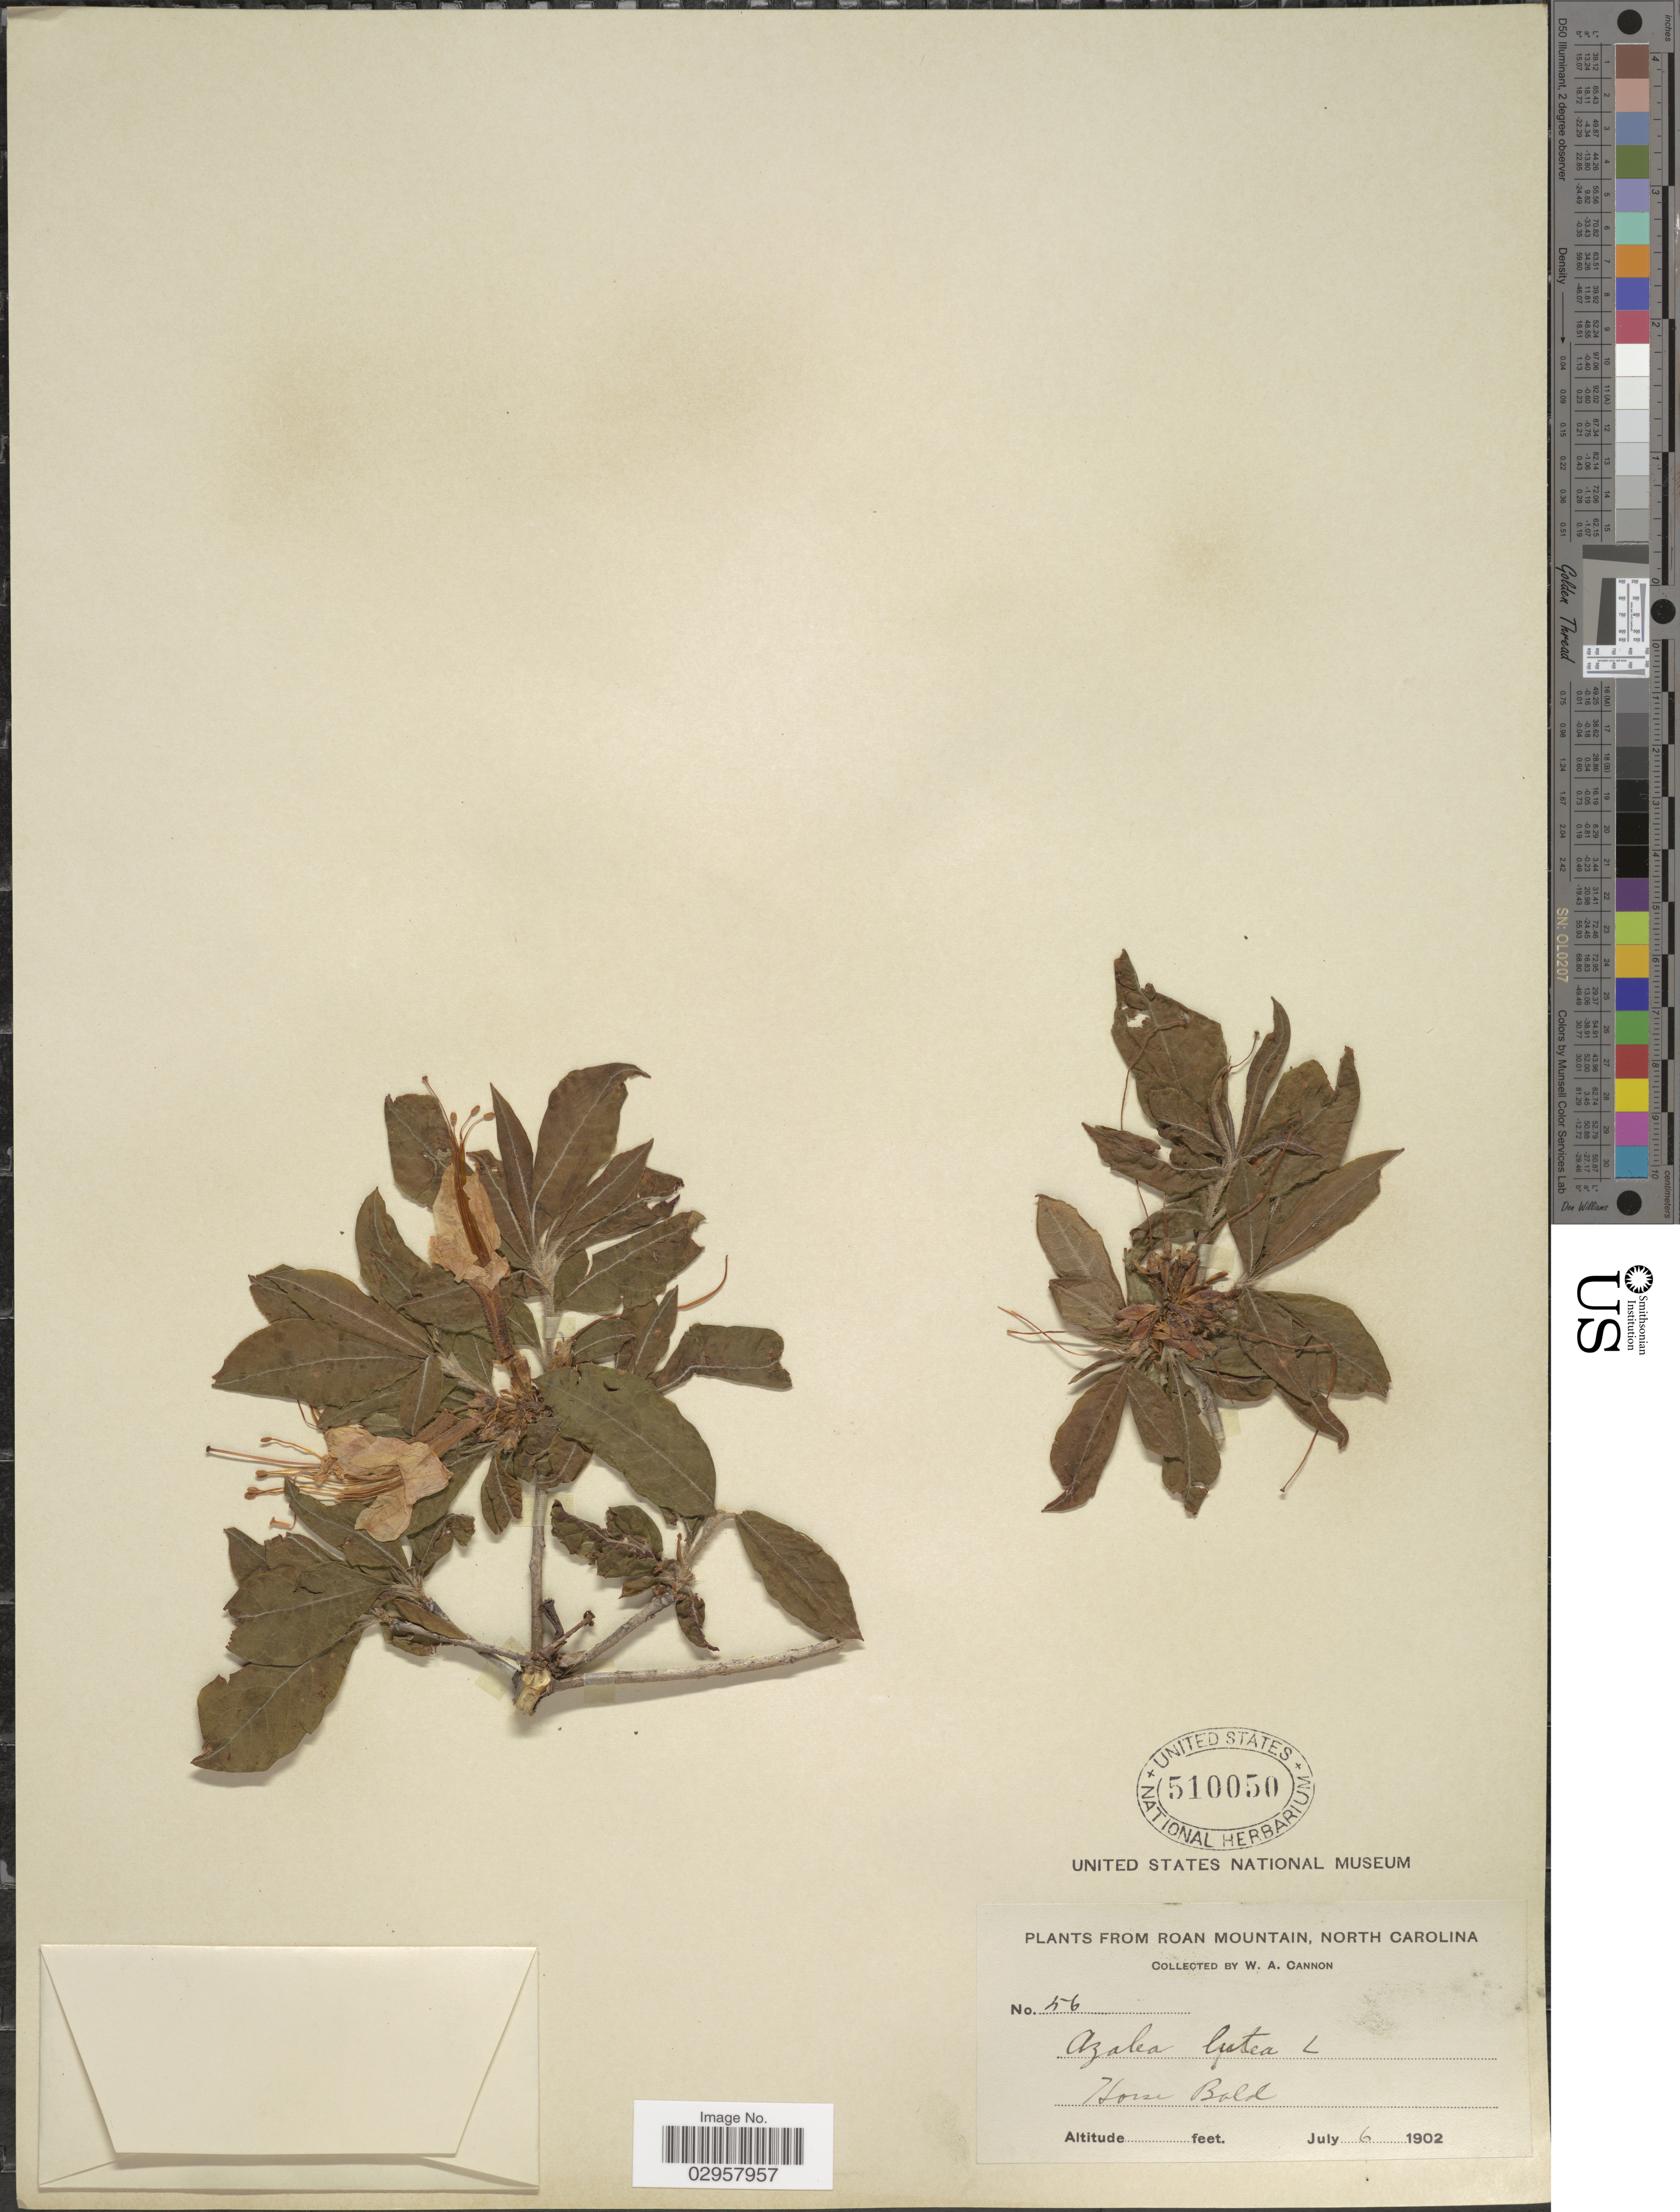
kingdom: Plantae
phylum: Tracheophyta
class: Magnoliopsida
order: Ericales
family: Ericaceae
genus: Rhododendron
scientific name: Rhododendron calendulaceum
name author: (Michx.) Torr.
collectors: W. Cannon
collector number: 56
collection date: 1902-07-06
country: United States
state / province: North Carolina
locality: Roan Mountain. Horse Bold.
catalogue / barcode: US 510050